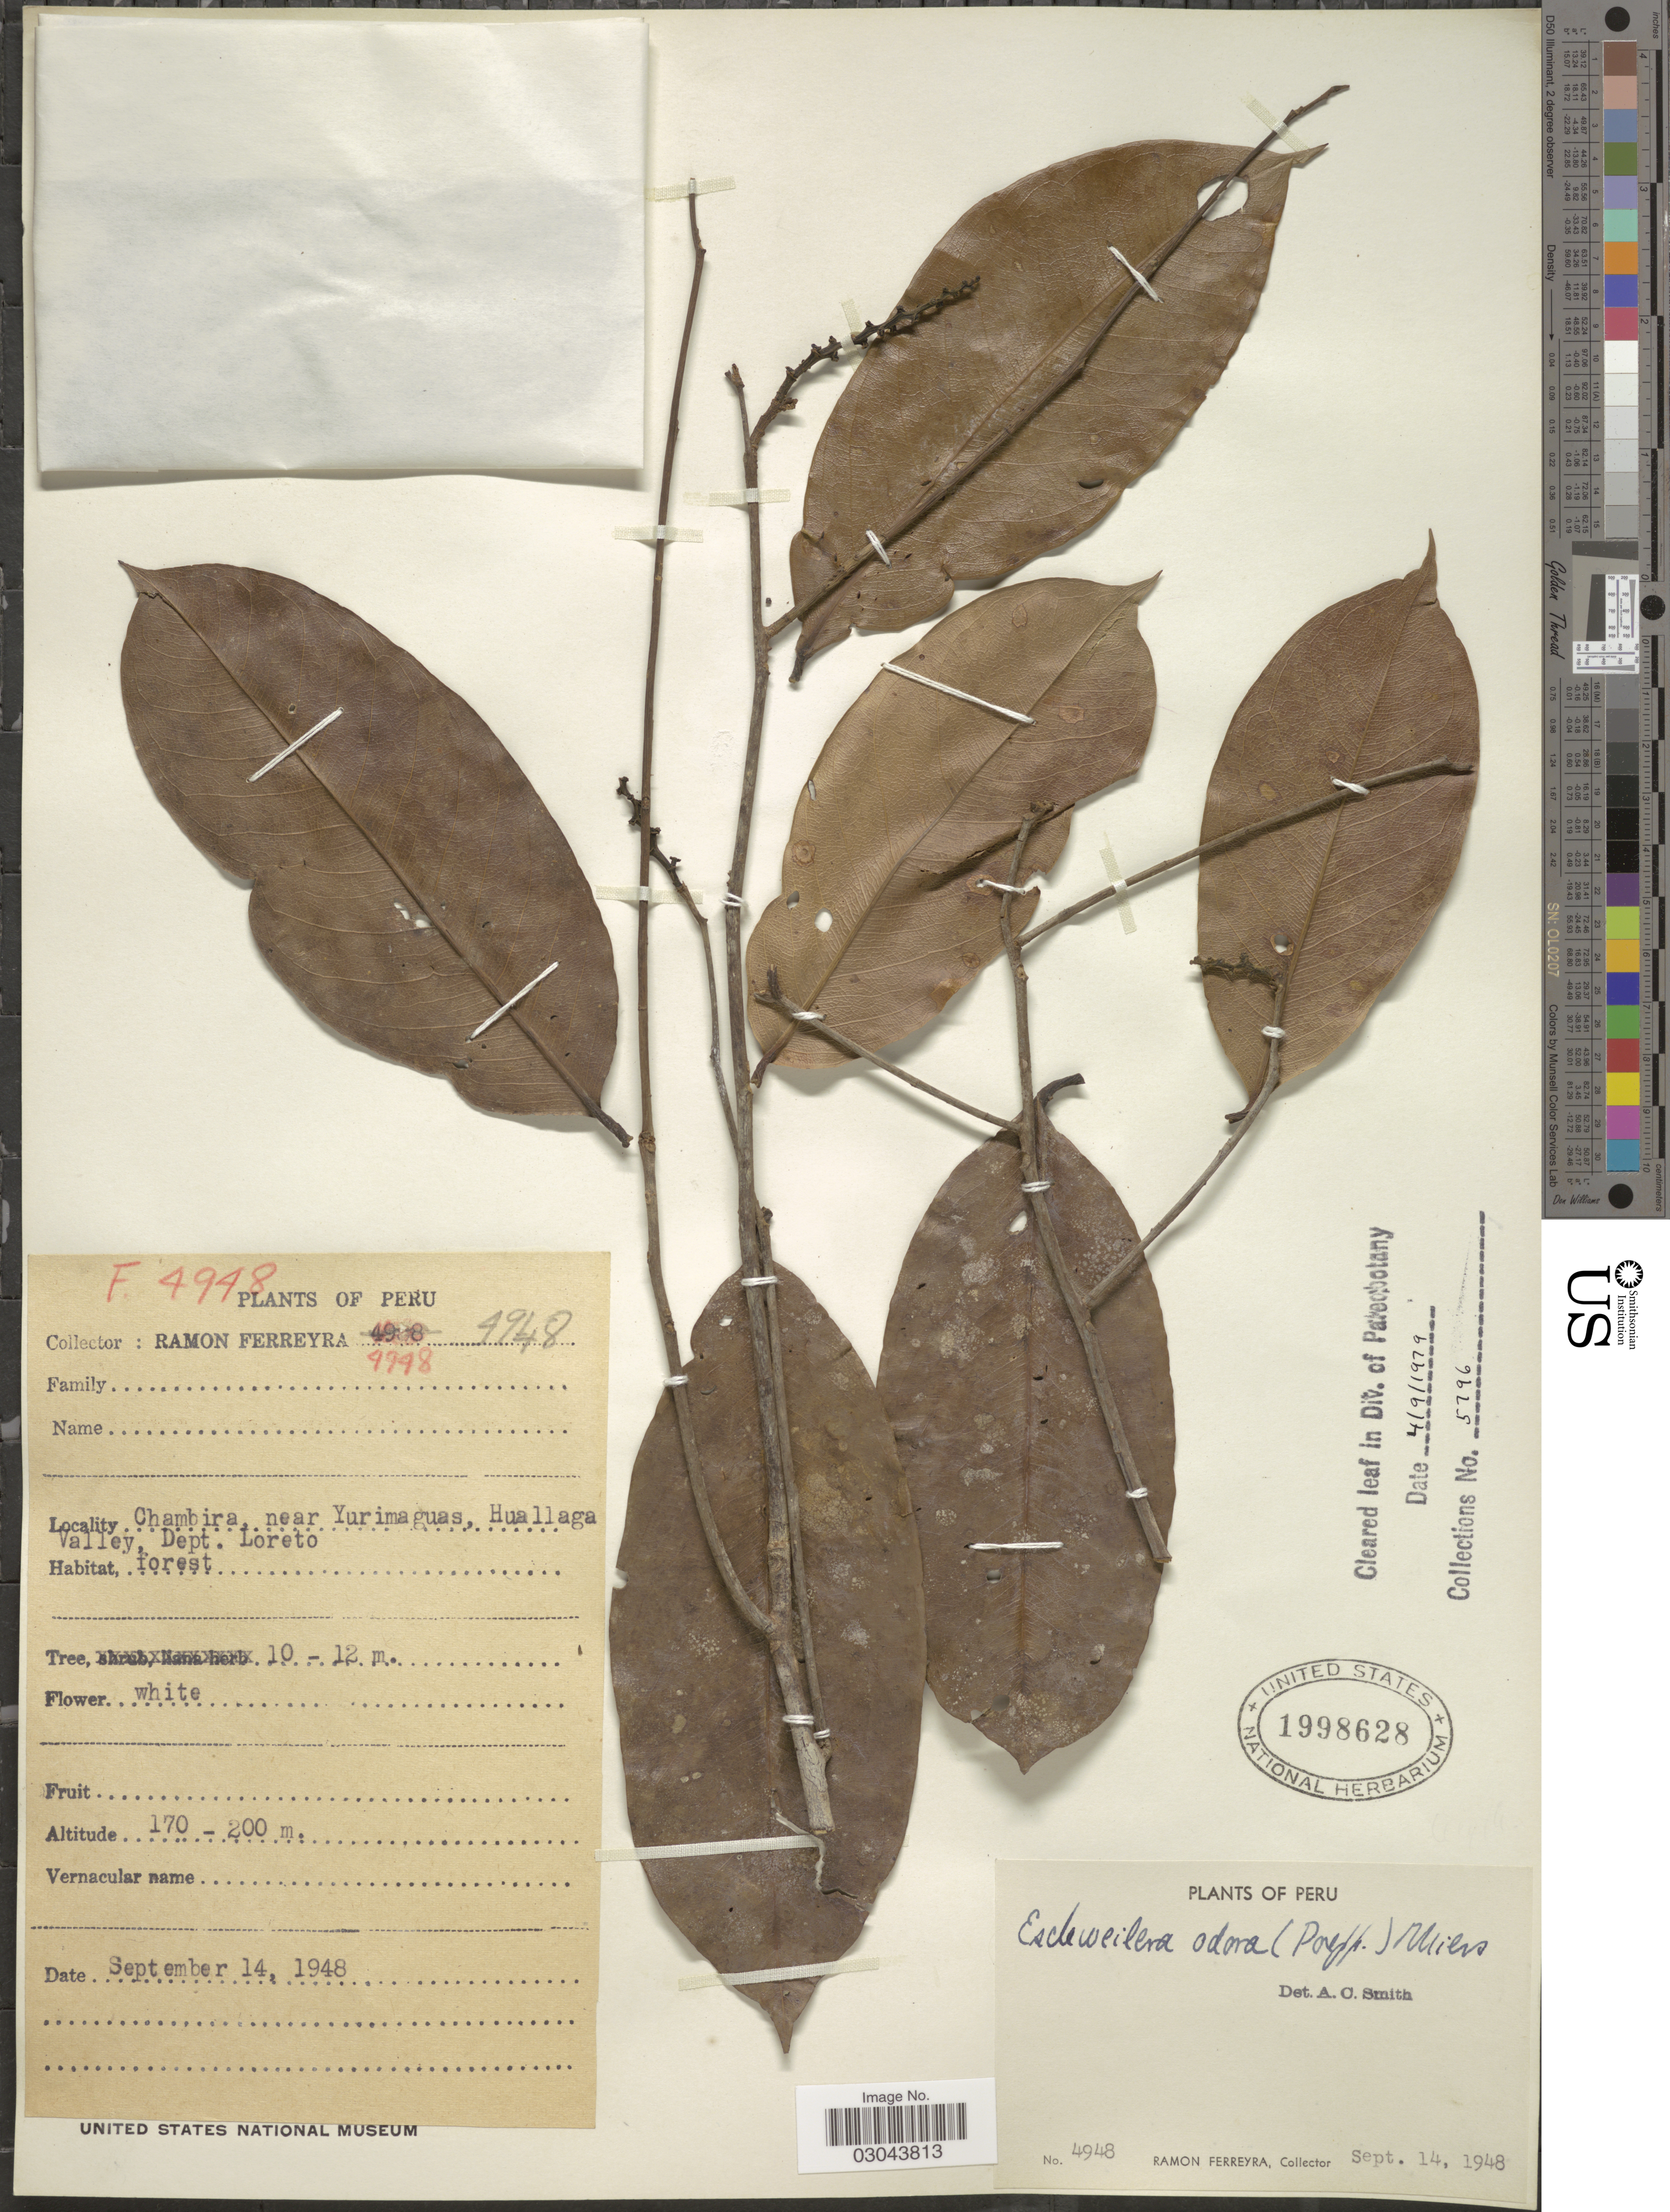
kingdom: Plantae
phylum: Tracheophyta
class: Magnoliopsida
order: Ericales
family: Lecythidaceae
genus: Eschweilera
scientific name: Eschweilera sp.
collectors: R. A. Ferreyra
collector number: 4948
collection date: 1948-09-14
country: Peru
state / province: Loreto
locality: Chambira, near Yurimaguas, Huallaga Valley, Dept. Loreto.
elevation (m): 170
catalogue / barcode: US 1998628